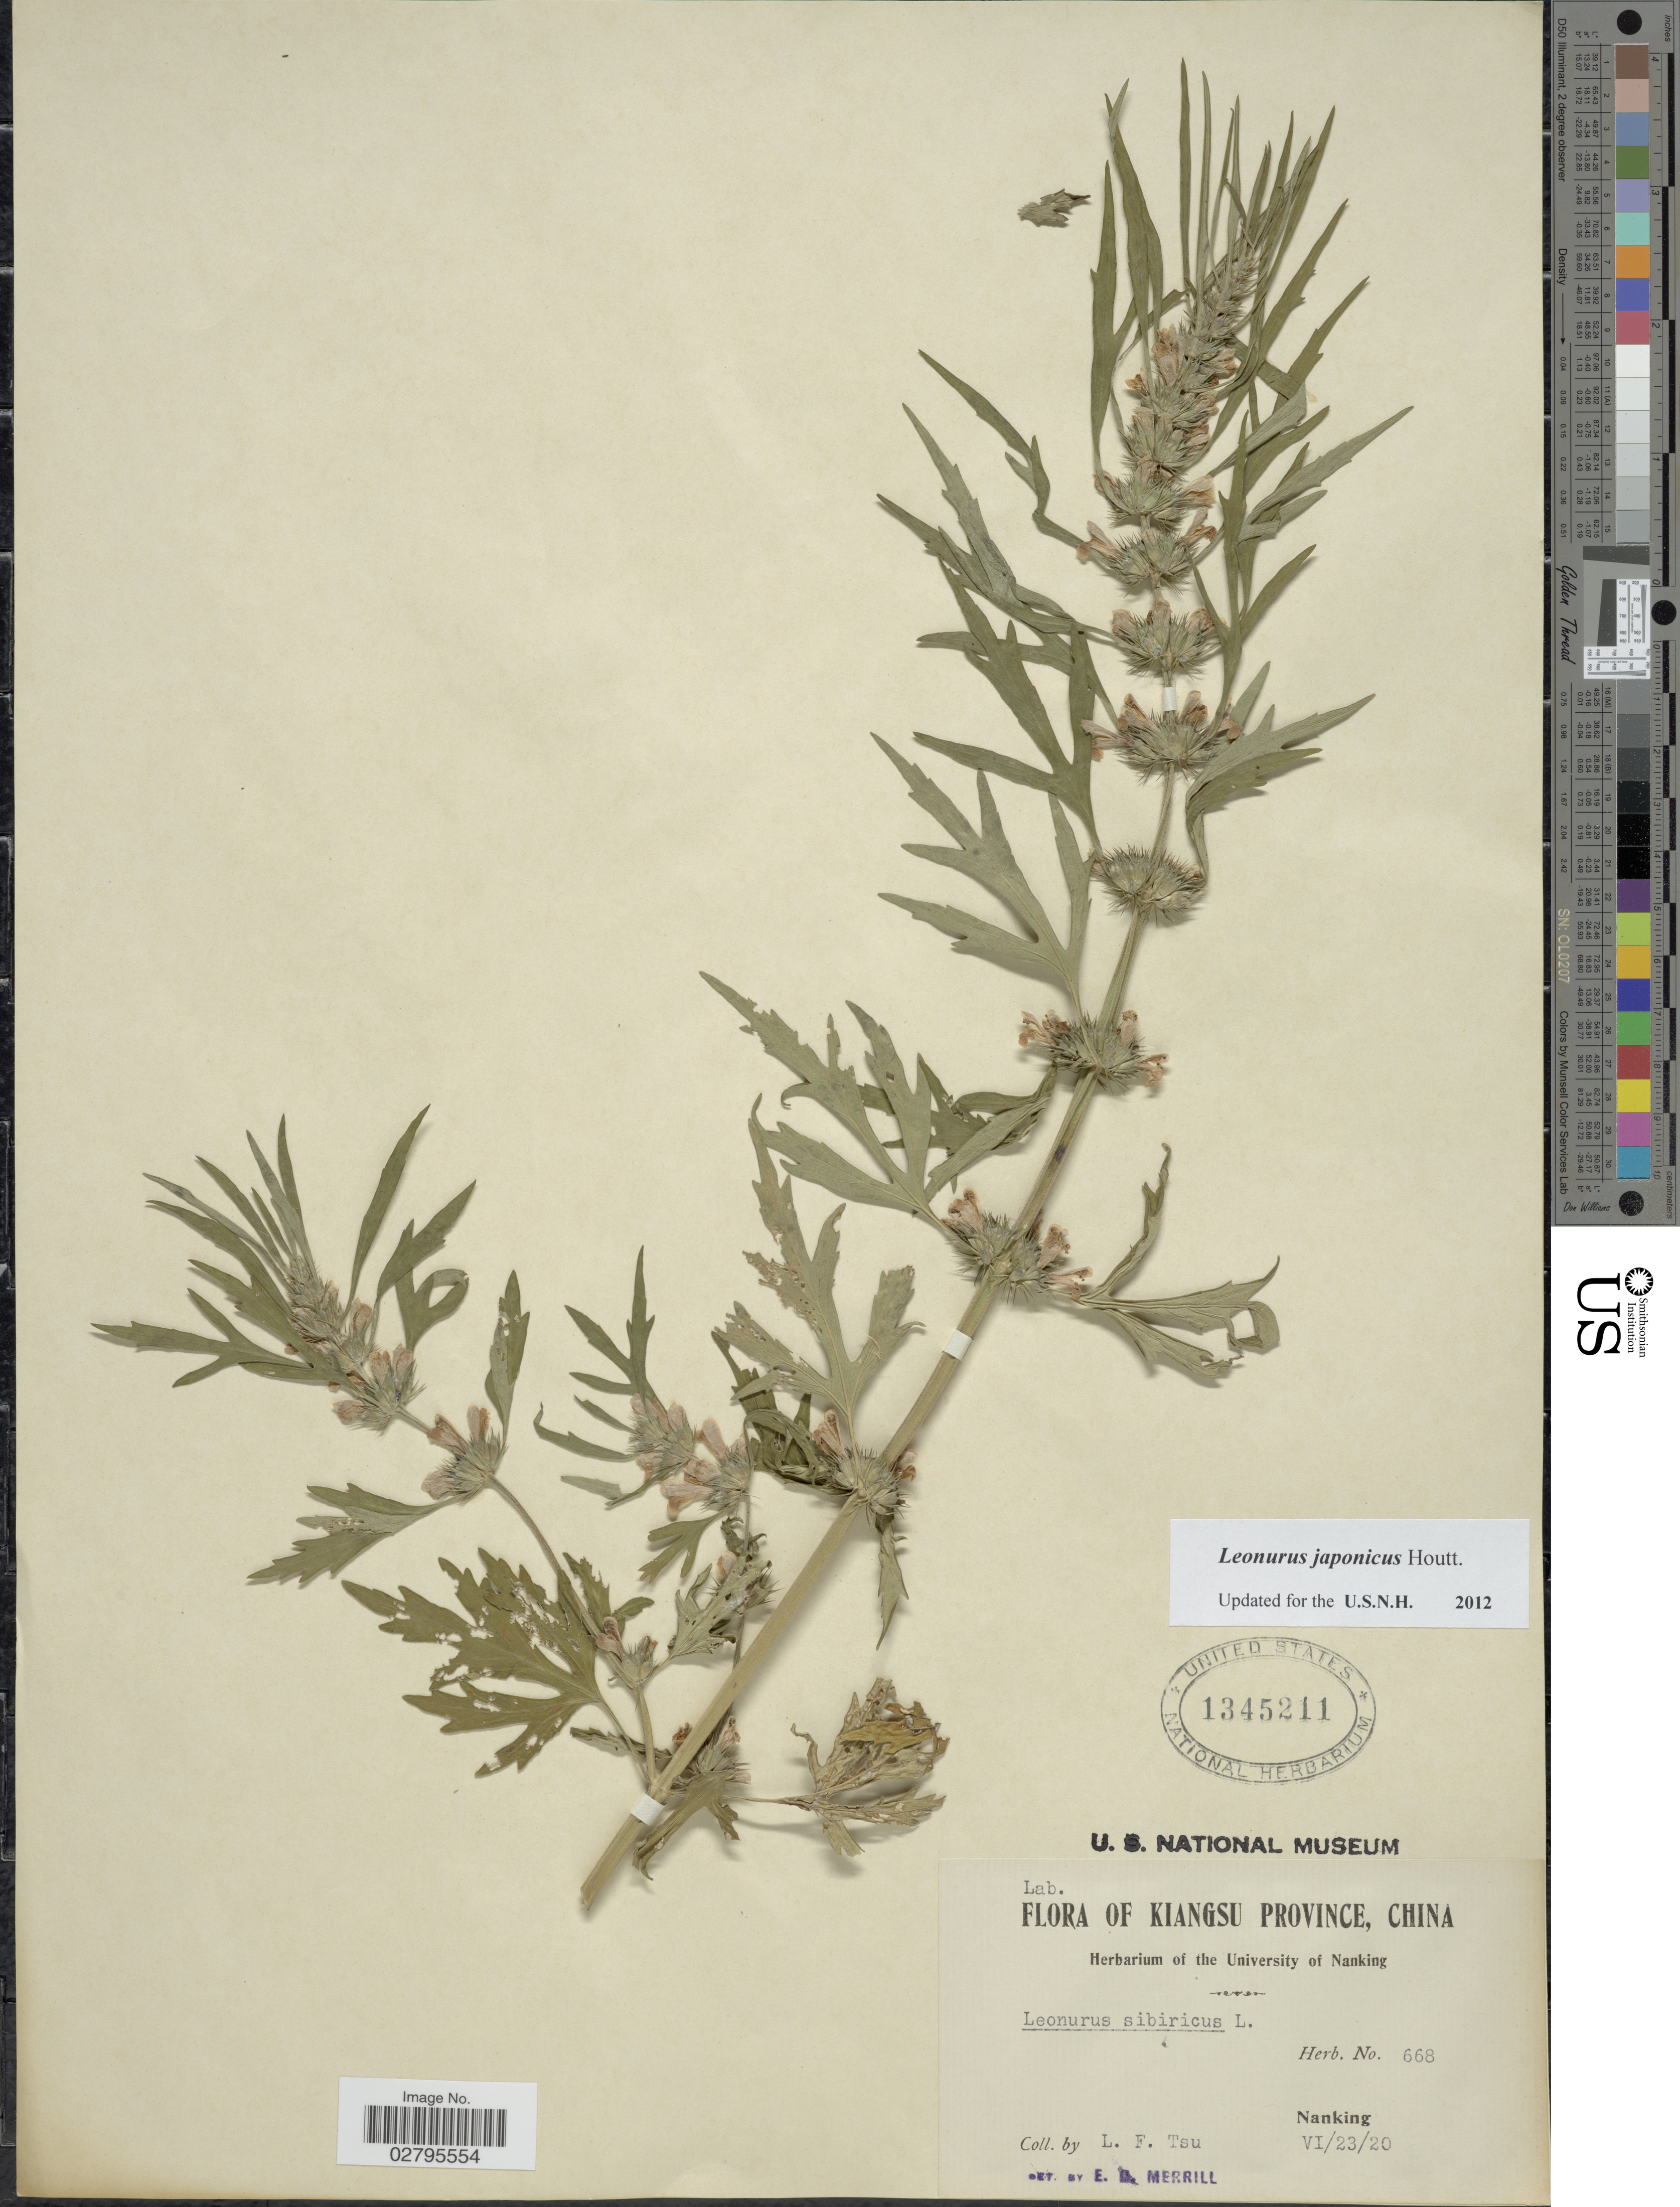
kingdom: Plantae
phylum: Tracheophyta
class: Magnoliopsida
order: Lamiales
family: Lamiaceae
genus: Leonurus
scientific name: Leonurus japonicus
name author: Houtt.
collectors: L. Tsu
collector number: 668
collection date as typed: Transcribed d/m/y: 23/6/20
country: China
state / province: Jiangsu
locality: Kiangsu Province. Nanking.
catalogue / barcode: US 1345211